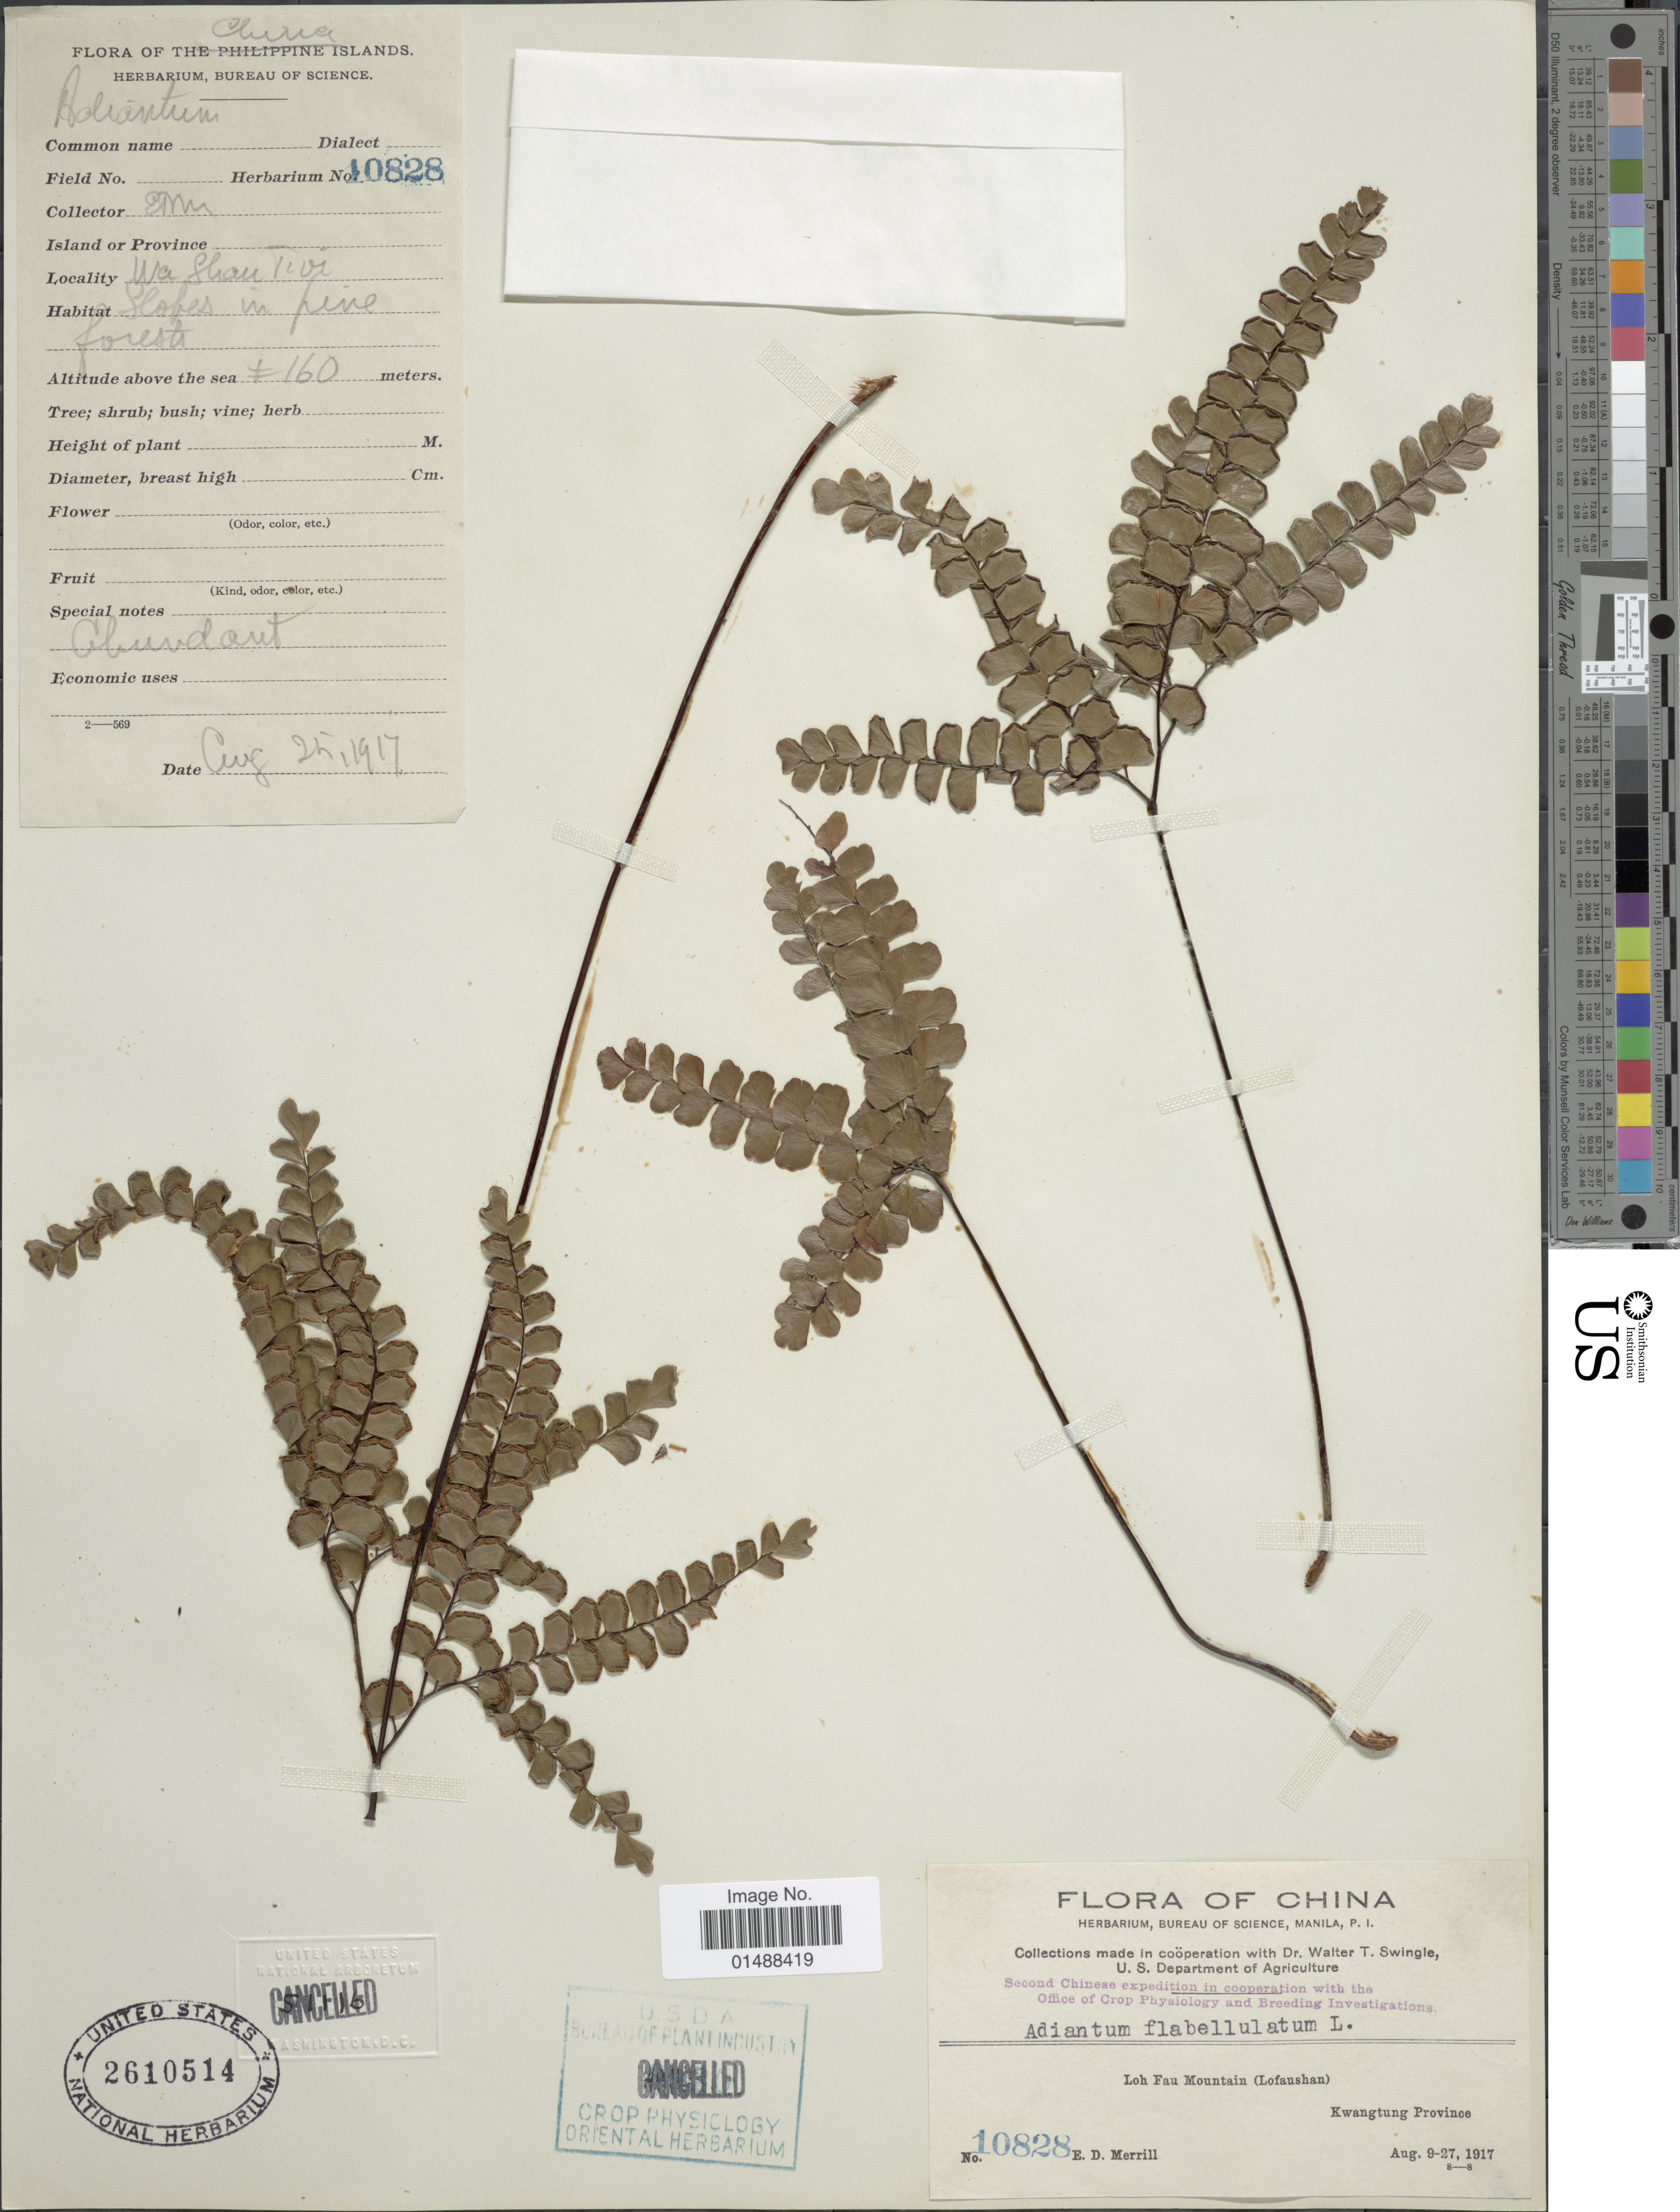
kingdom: Plantae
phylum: Tracheophyta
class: Polypodiopsida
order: Polypodiales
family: Pteridaceae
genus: Adiantum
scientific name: Adiantum flabellulatum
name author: L.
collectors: E. Merrill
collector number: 10828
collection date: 1917-08-25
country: China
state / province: Guangdong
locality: Kwangtung, China, Wa Shan Toi, Loh Fau Mountain (Lofaushan).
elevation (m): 160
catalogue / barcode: US 2610514